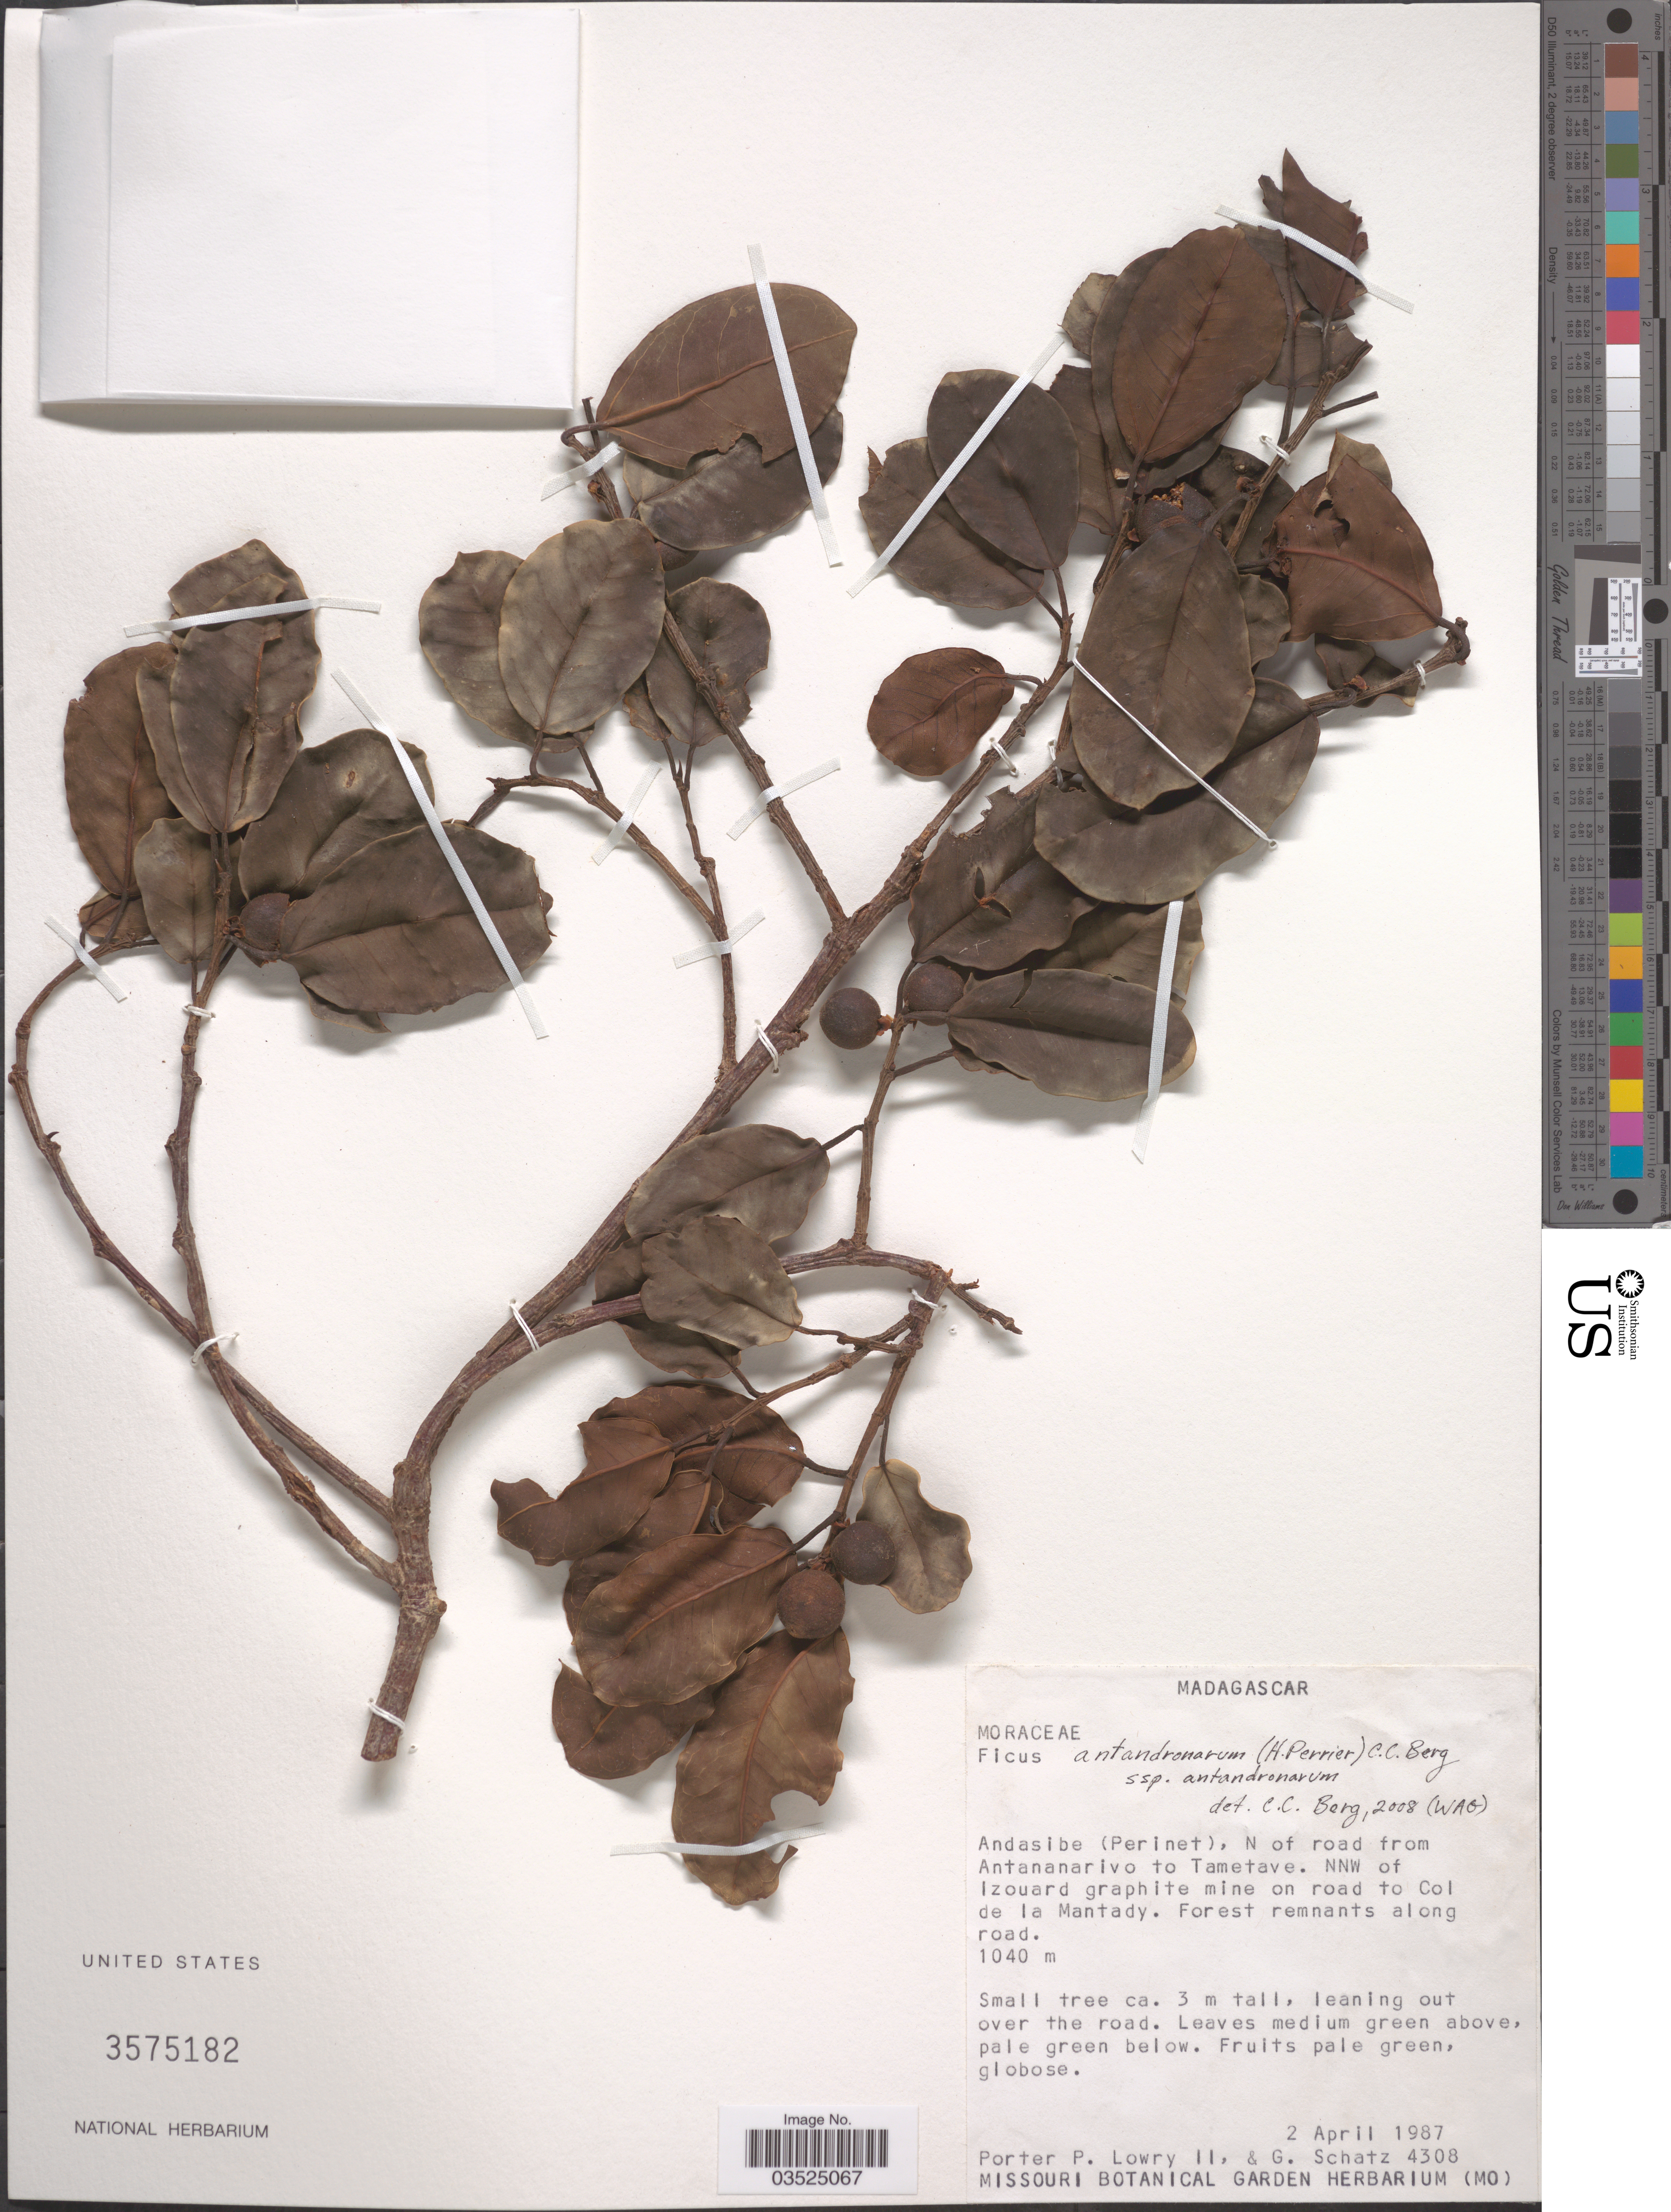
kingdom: Plantae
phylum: Tracheophyta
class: Magnoliopsida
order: Rosales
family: Moraceae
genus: Ficus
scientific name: Ficus antandronarum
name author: (H. Perrier) C.C. Berg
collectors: P. P. Lowry & G. C. Schatz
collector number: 4308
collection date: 1987-04-02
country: Madagascar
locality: Andasibe (Perinet), N of road from Antananarivo to Tametave. NNW of Izouard graphite mine on road to Col de la Mantady.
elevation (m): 1040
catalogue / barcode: US 3575182